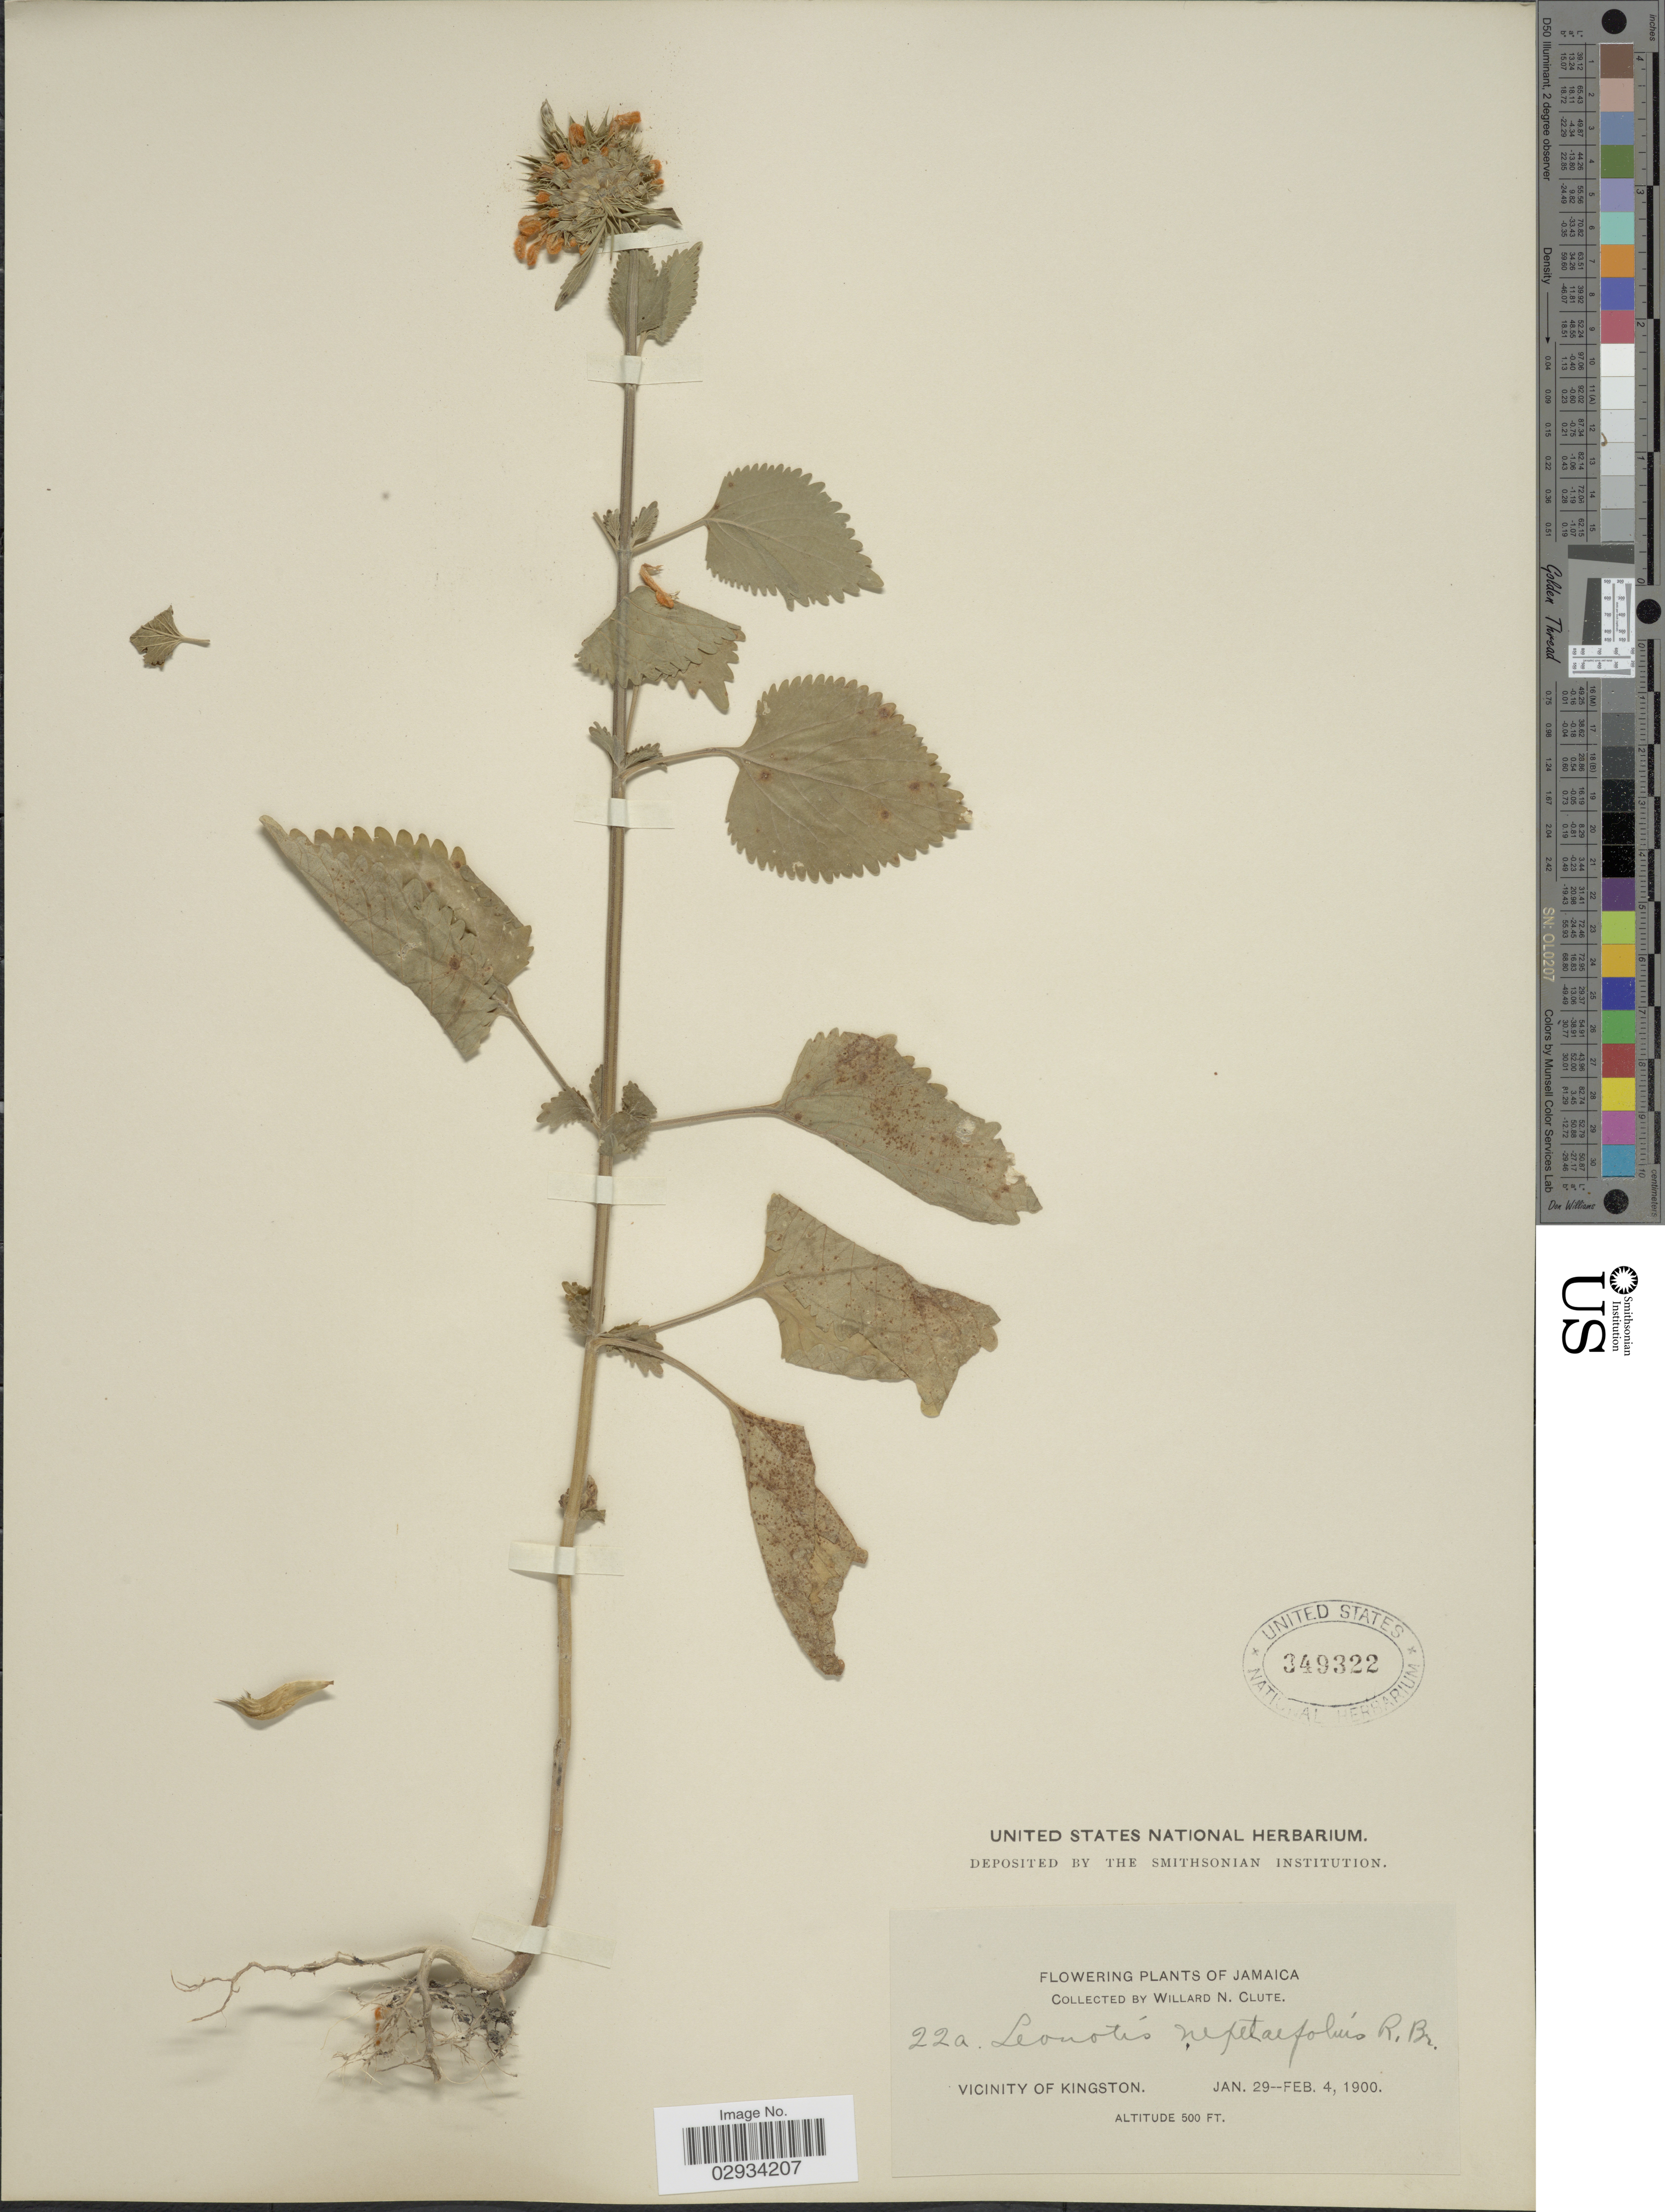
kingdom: Plantae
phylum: Tracheophyta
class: Magnoliopsida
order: Lamiales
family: Lamiaceae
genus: Leonotis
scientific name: Leonotis nepetifolia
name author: (L.) R. Br.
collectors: W. N. Clute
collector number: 22a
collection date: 1900-01-29/1900-02-04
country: Jamaica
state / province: Kingston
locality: Vicinity of Kingston.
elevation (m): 152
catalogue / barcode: US 349322